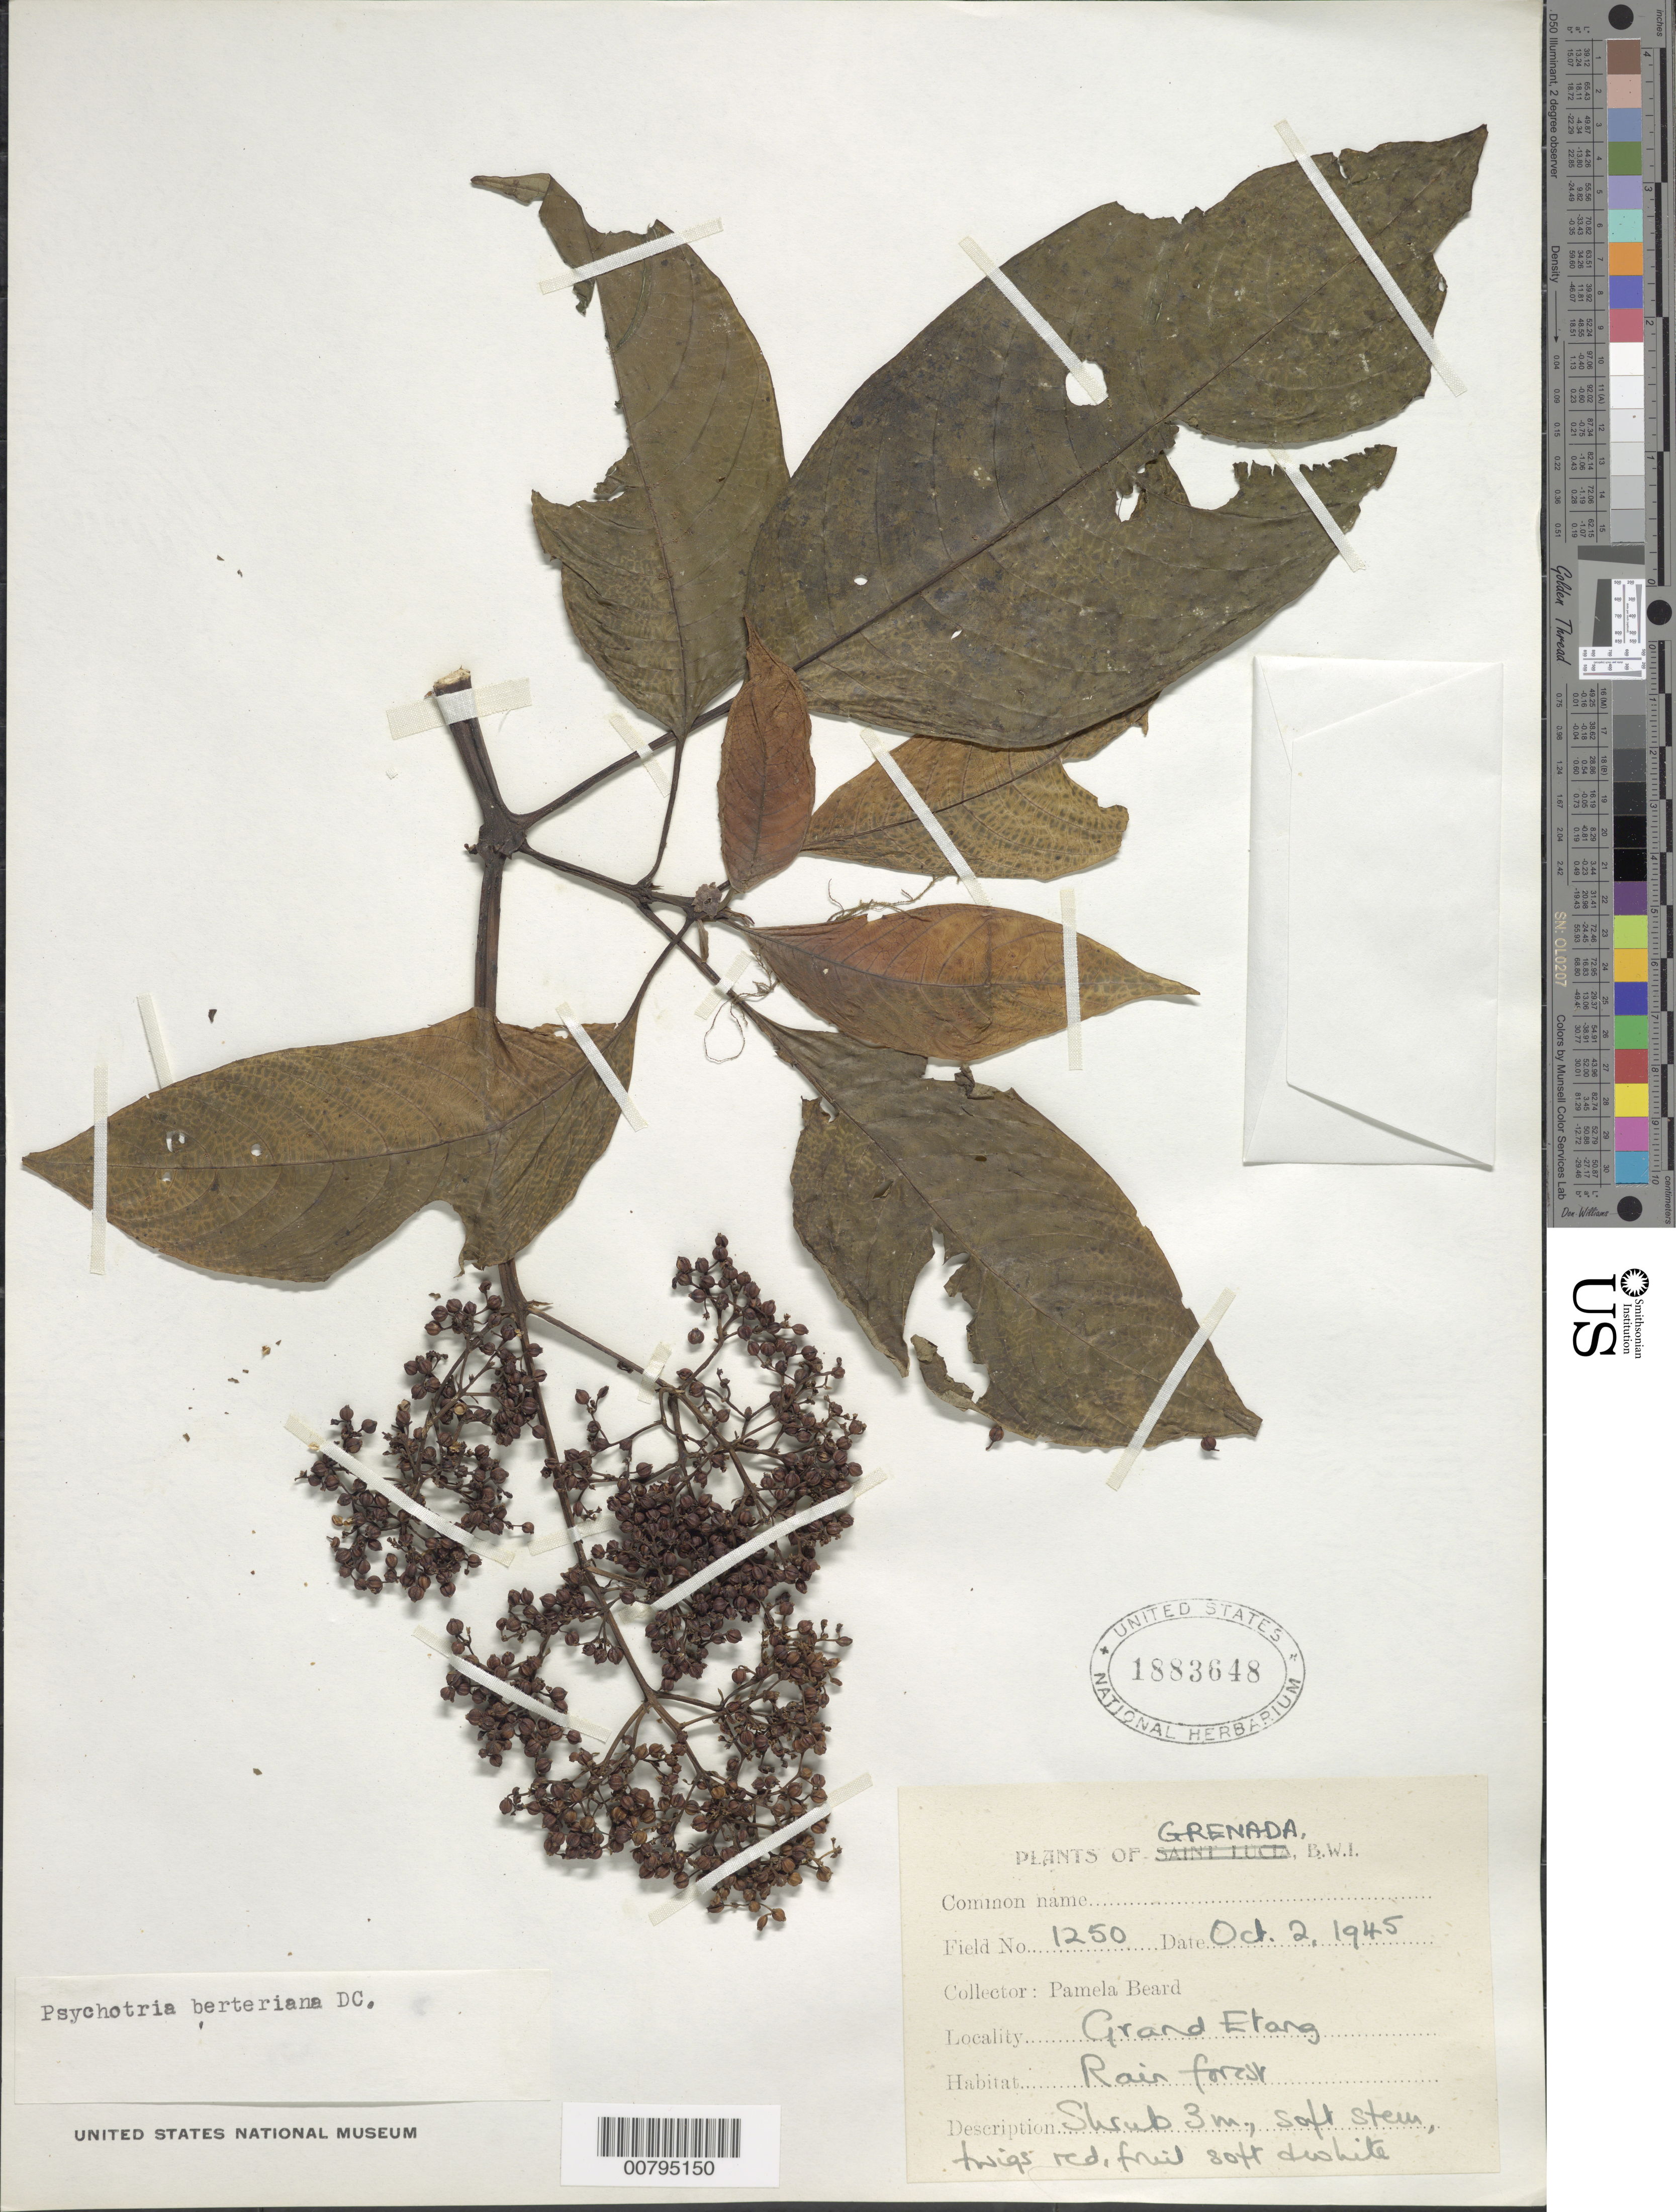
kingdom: Plantae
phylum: Tracheophyta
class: Magnoliopsida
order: Gentianales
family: Rubiaceae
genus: Psychotria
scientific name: Psychotria berteroana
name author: DC.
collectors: P. Beard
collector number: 1250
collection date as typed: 02 Oct 1945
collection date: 1945-10-02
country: Grenada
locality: Grand Etang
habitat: Rainforest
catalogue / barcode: US 1883648